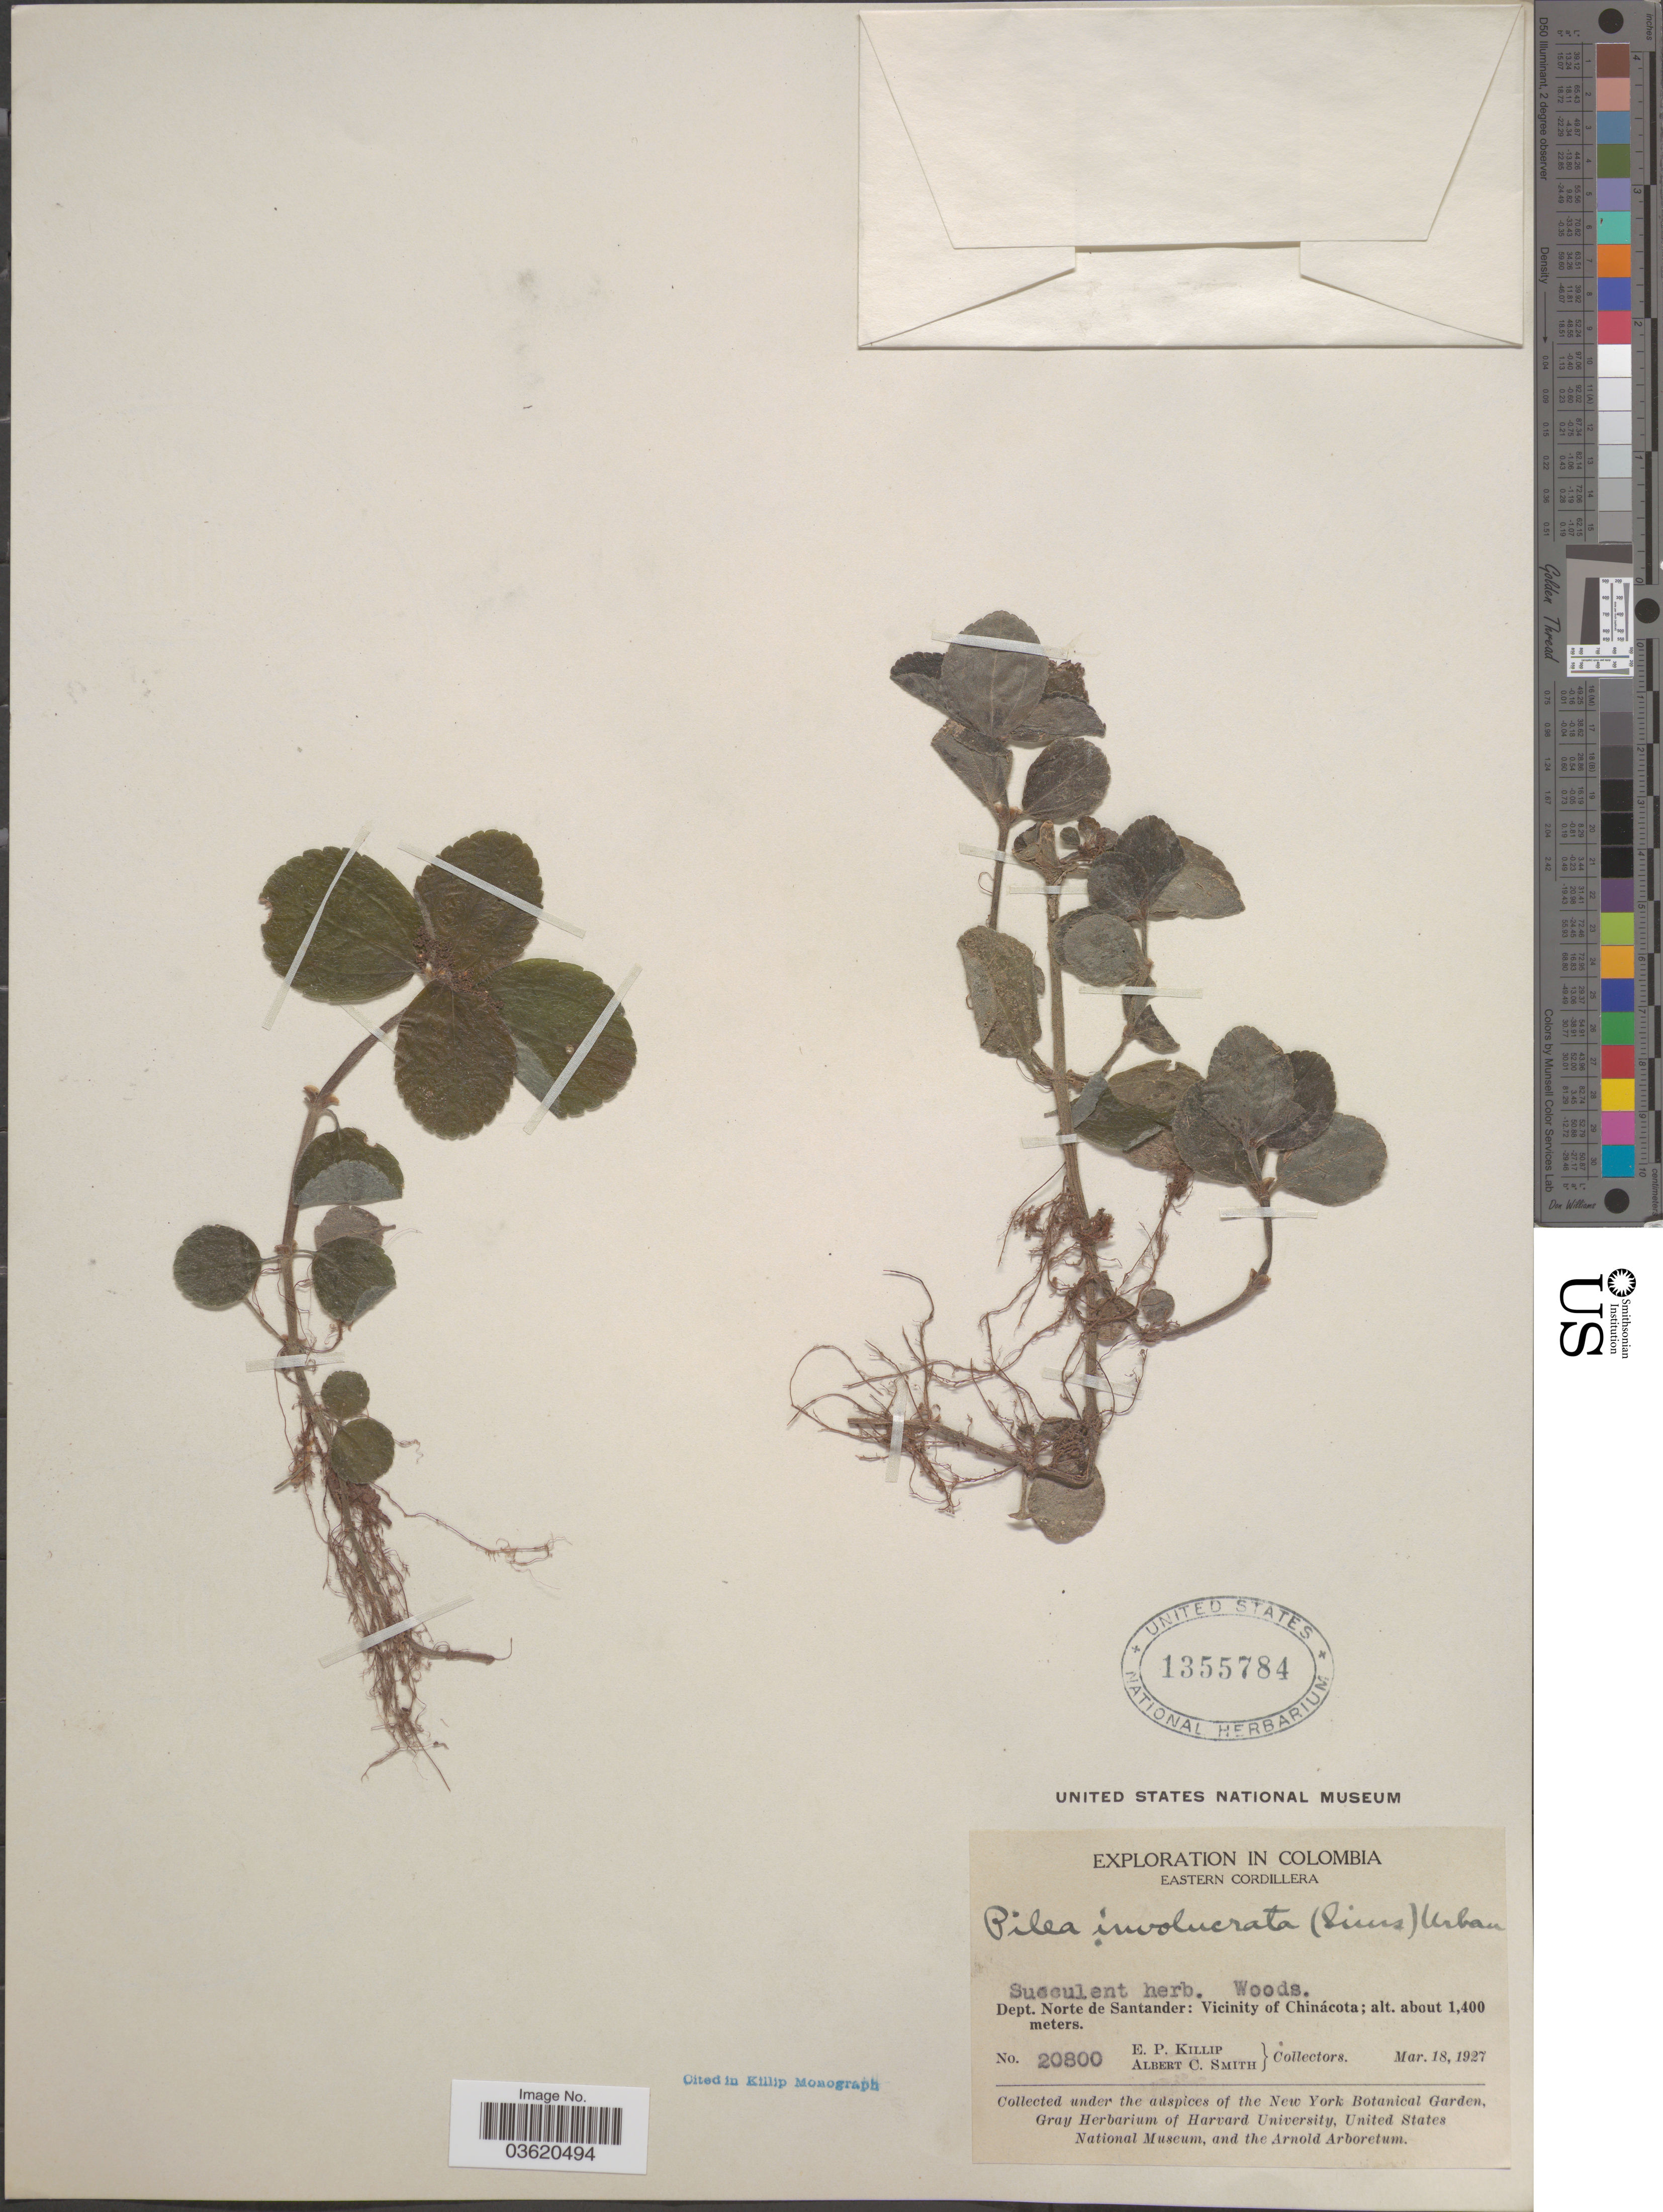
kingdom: Plantae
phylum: Tracheophyta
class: Magnoliopsida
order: Rosales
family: Urticaceae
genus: Pilea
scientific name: Pilea involucrata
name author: Urb.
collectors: E. P. Killip & A. C. Smith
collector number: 20800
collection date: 1927-03-18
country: Colombia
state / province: Norte de Santander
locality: Eastern Cordillera. Dept. Norte de Santander: Vicinity of Chinácota.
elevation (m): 1400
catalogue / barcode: US 1355784